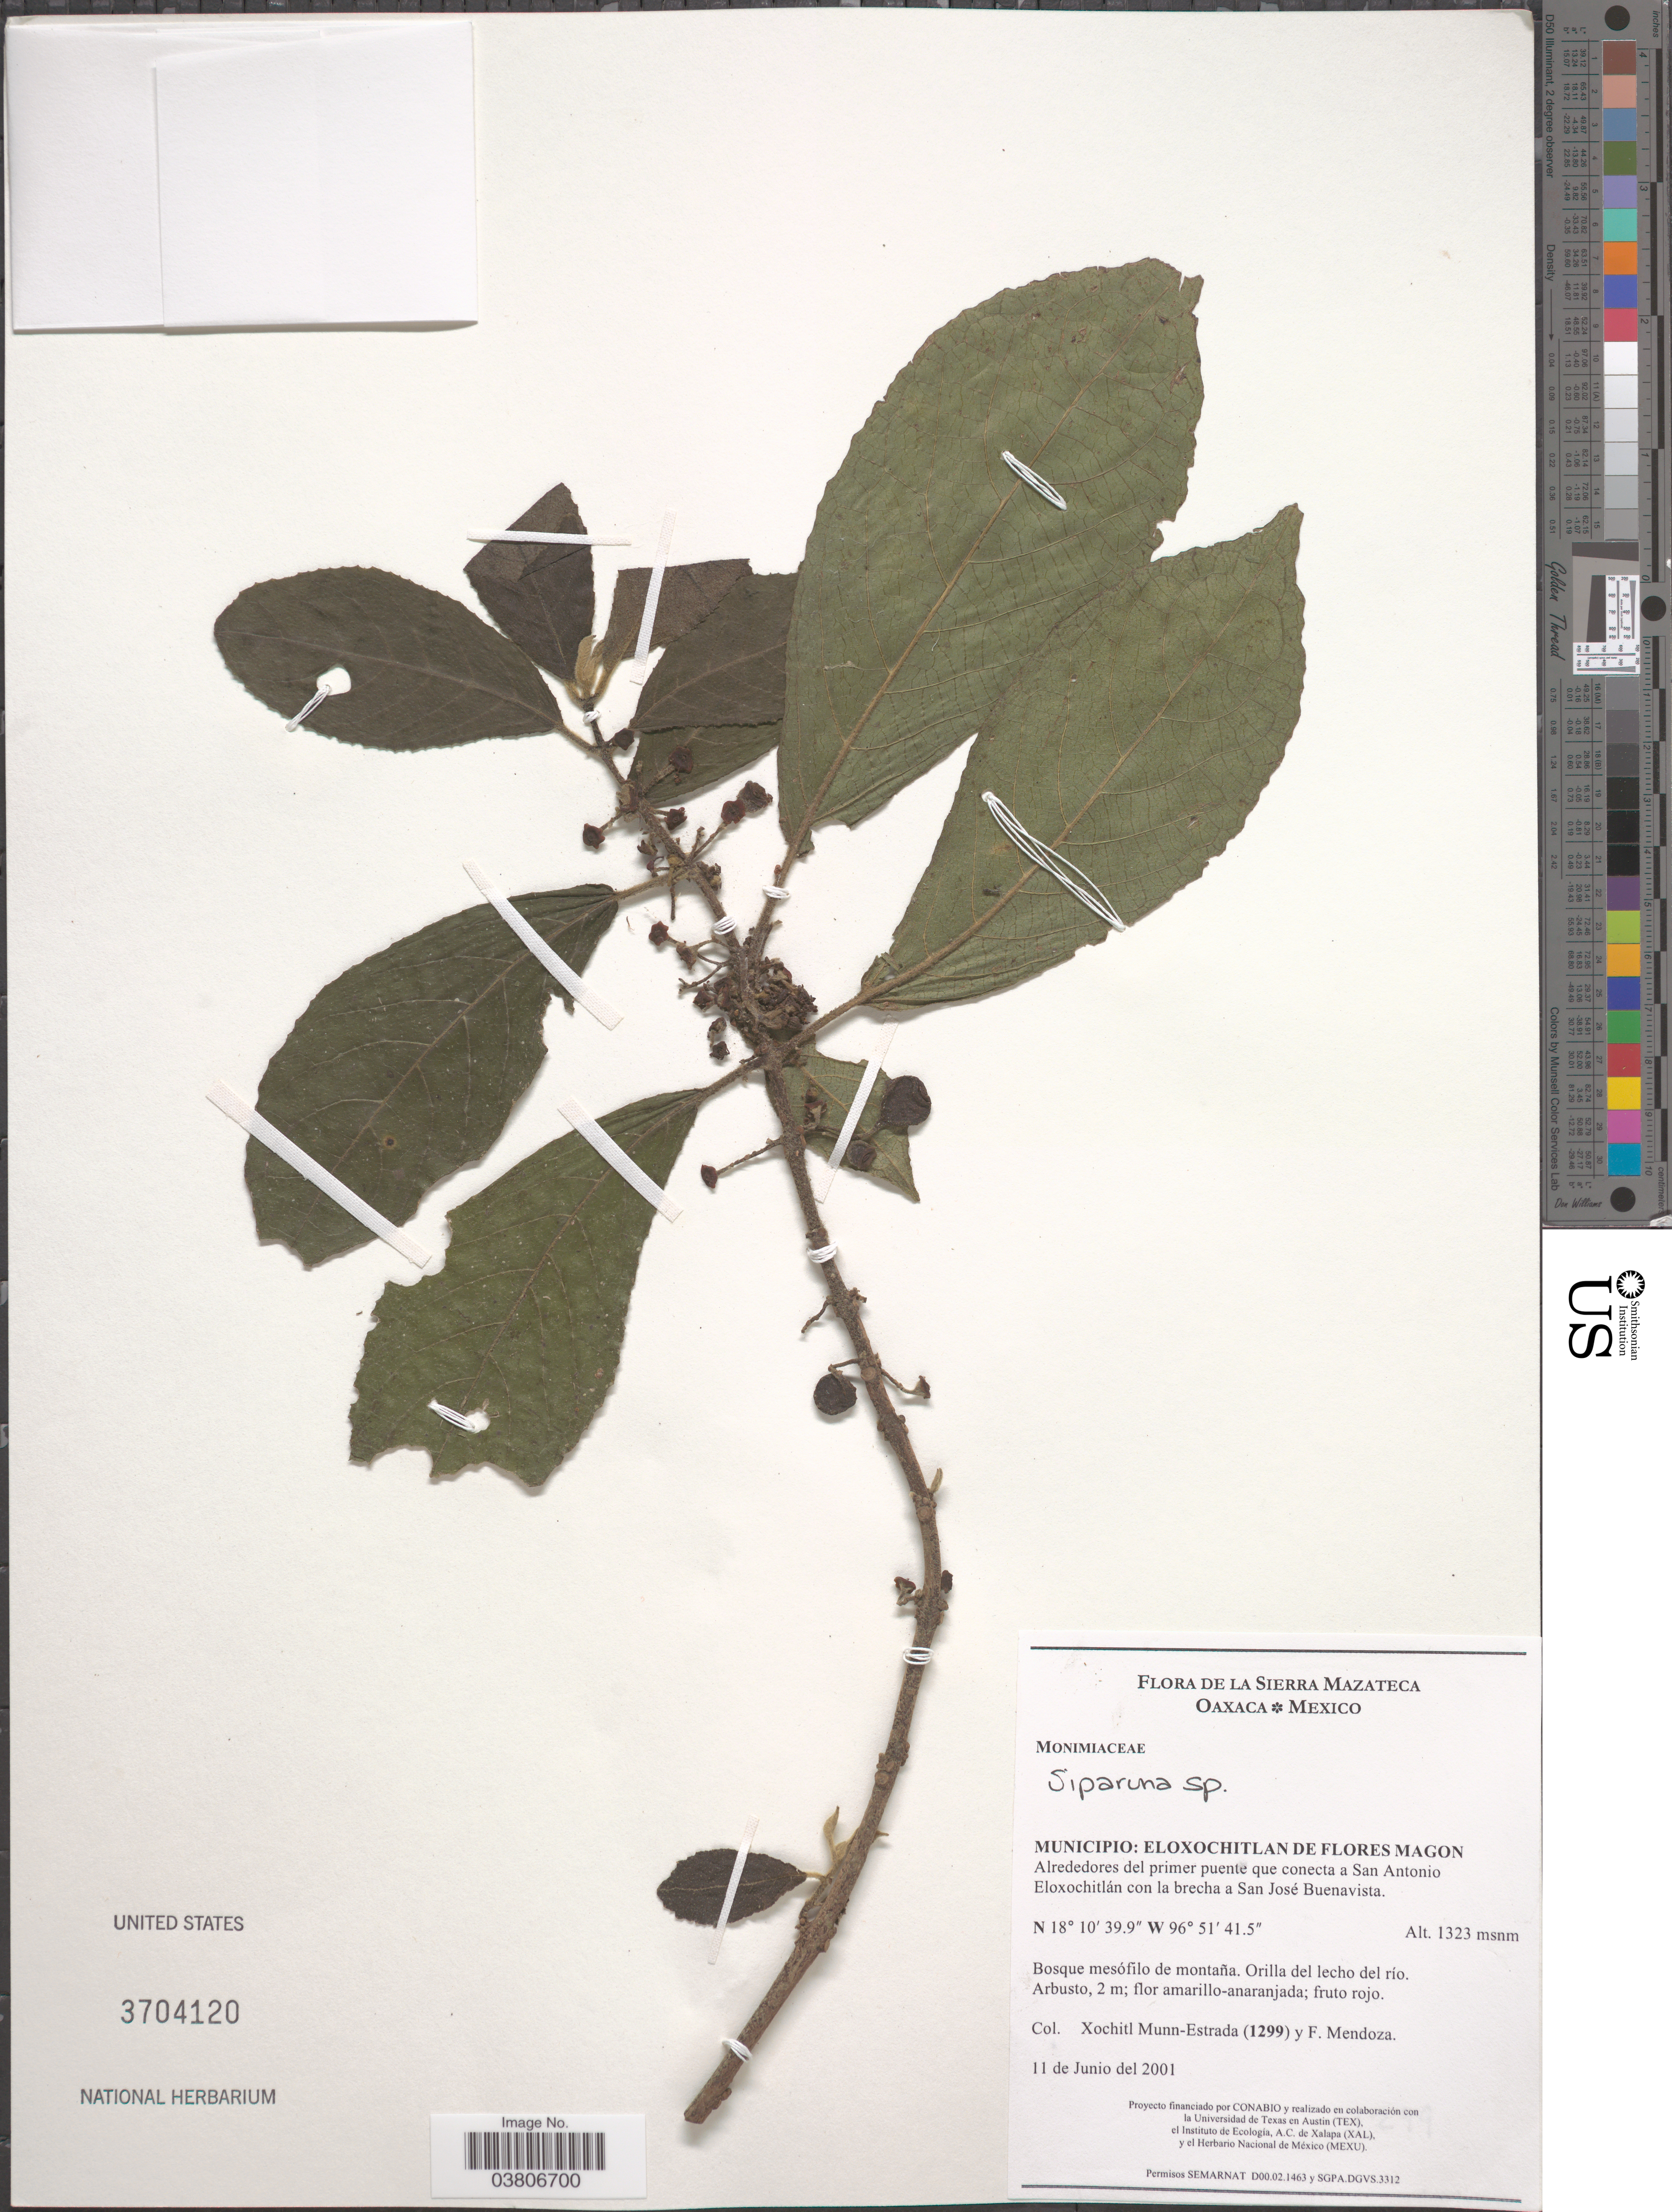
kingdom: Plantae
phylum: Tracheophyta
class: Magnoliopsida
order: Laurales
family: Siparunaceae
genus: Siparuna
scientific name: Siparuna sp.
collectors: X. Munn-Estrada & F. Mendoza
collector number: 1299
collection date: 2001-06-11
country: Mexico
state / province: Oaxaca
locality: Sierra Mazateca. Municipio: Eloxochitlan de Flores Magon. Alrededores del primer puente que conecta a San Antonio Eloxochitlán con la brecha a San José Buenavista.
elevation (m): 1323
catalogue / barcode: US 3704120